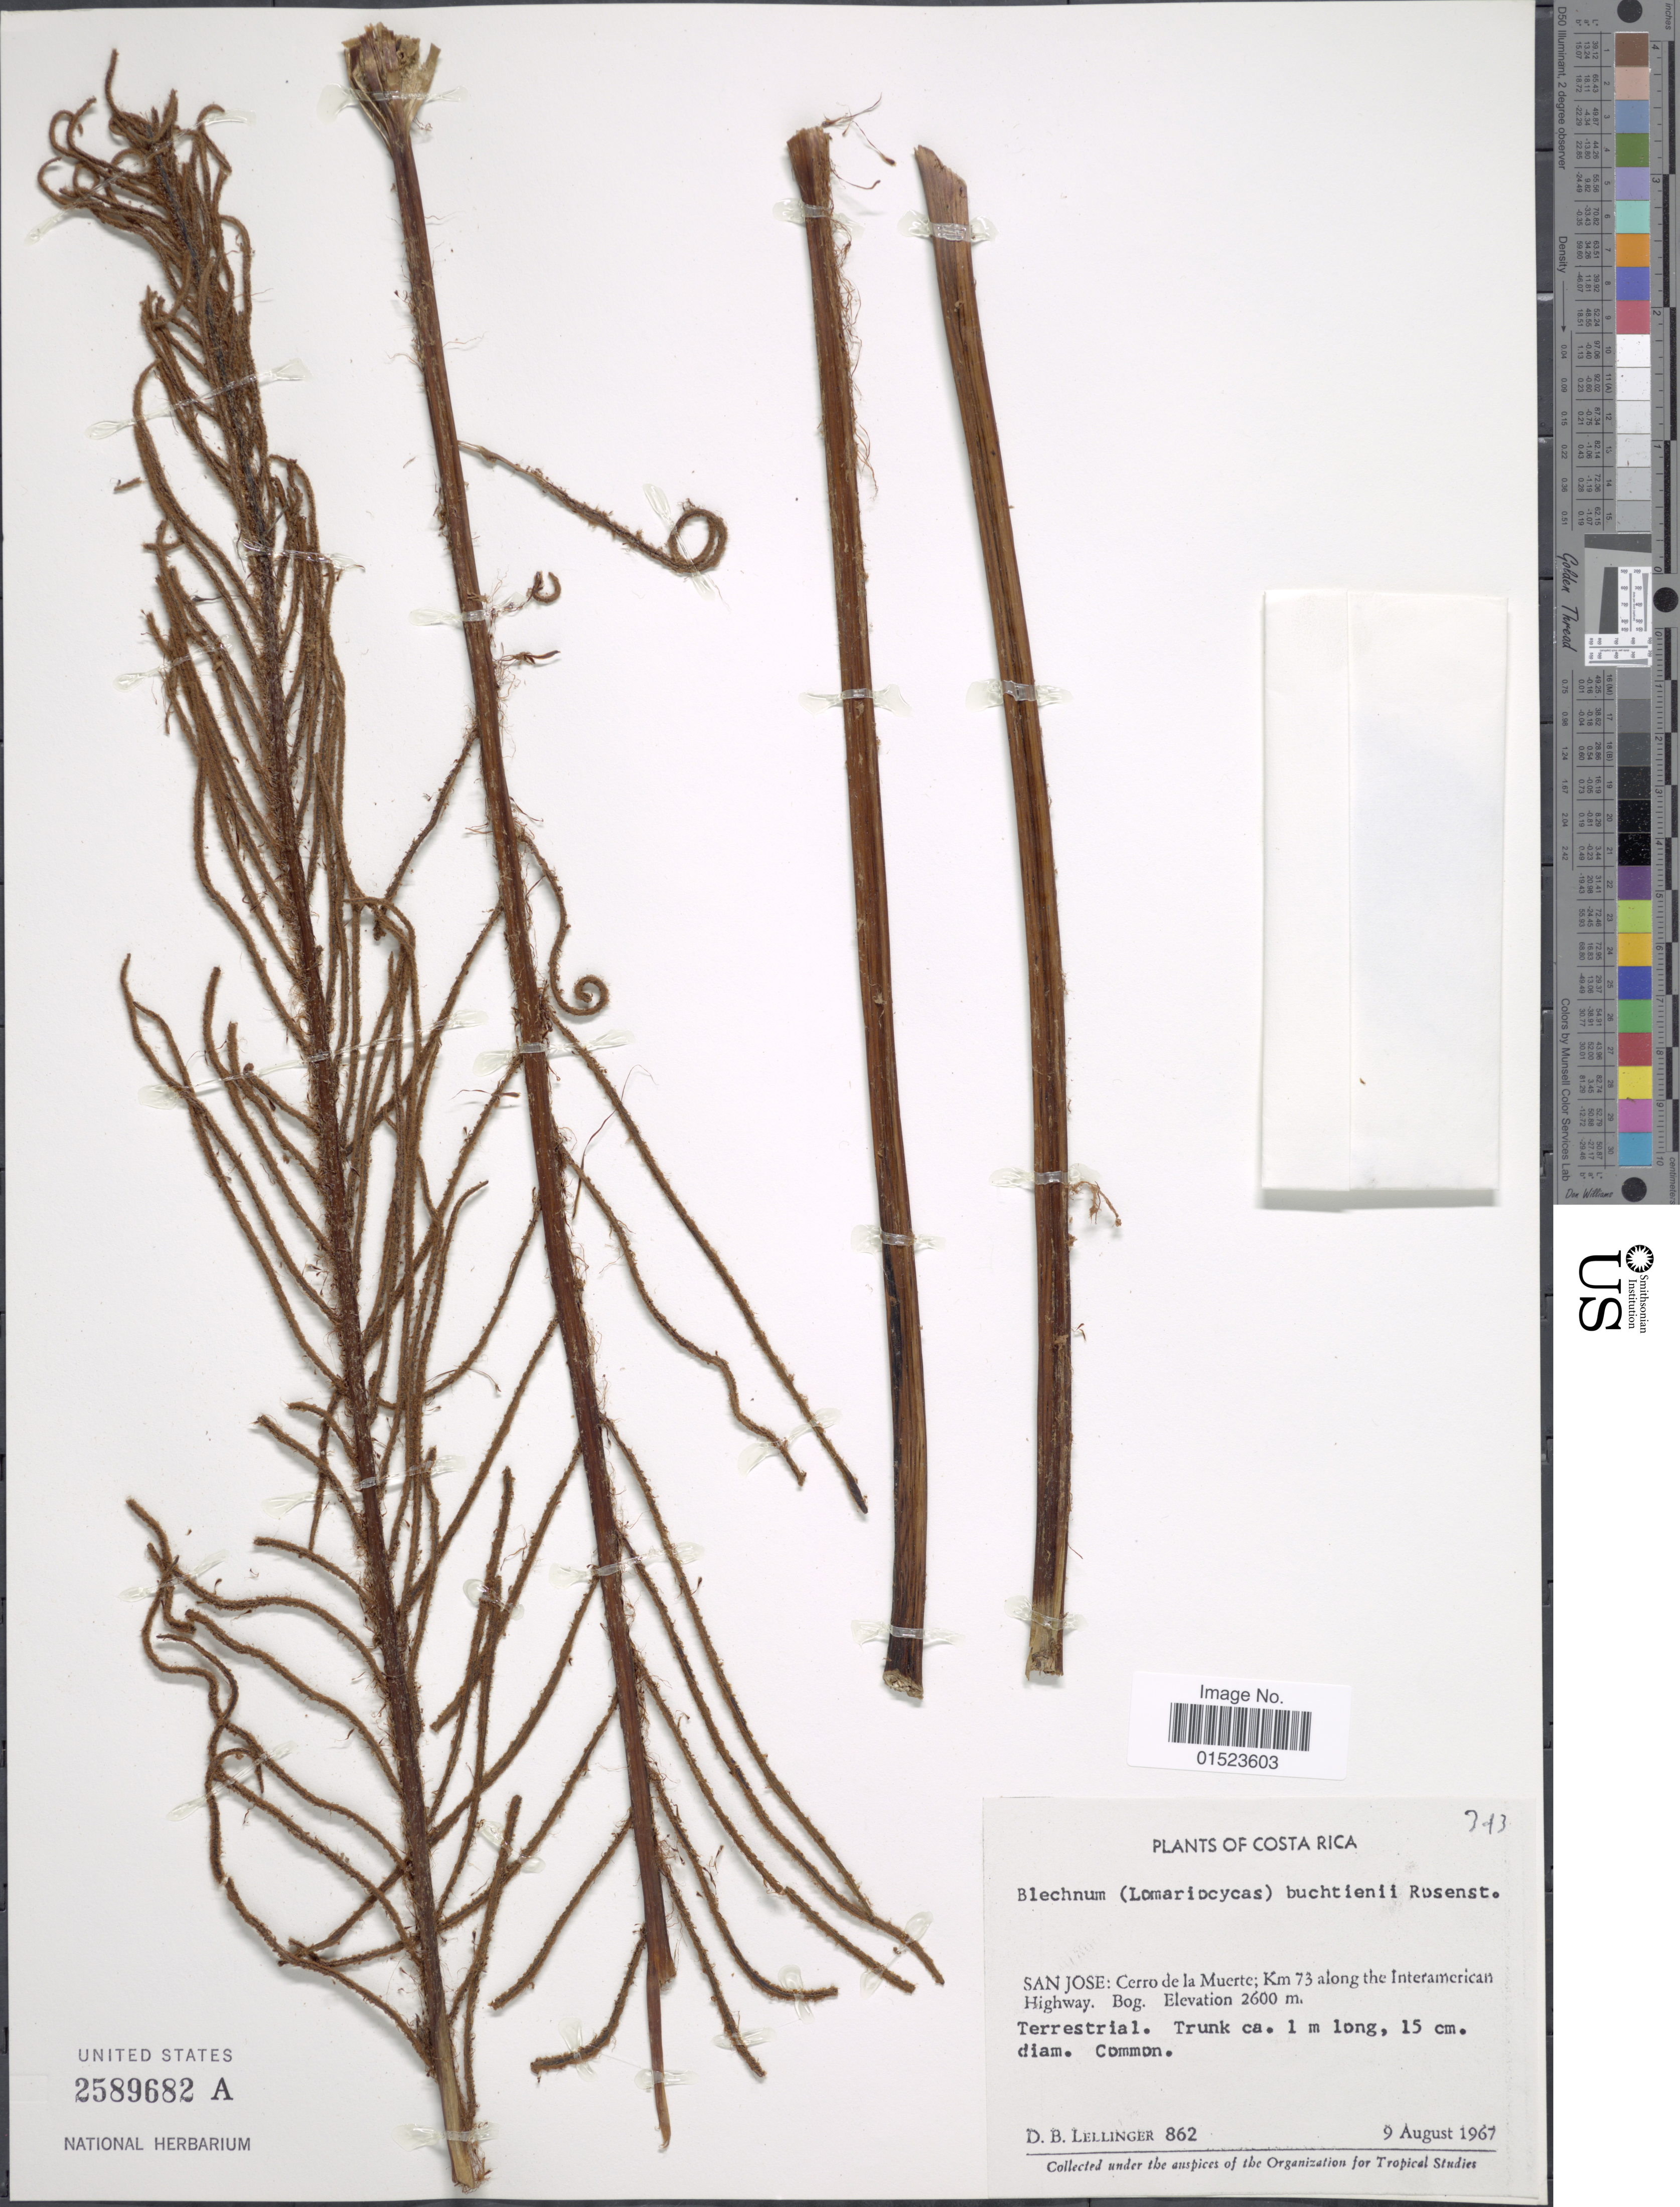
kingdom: Plantae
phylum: Tracheophyta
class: Polypodiopsida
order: Polypodiales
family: Blechnaceae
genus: Blechnum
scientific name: Blechnum auratum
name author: (Fée) R.M. Tryon & Stolze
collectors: D. B. Lellinger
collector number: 862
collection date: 1967-08-09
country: Costa Rica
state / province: San José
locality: Cerro de la Muerte; Km 73 along the Interamerican Highway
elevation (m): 2600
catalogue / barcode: US 2589682A